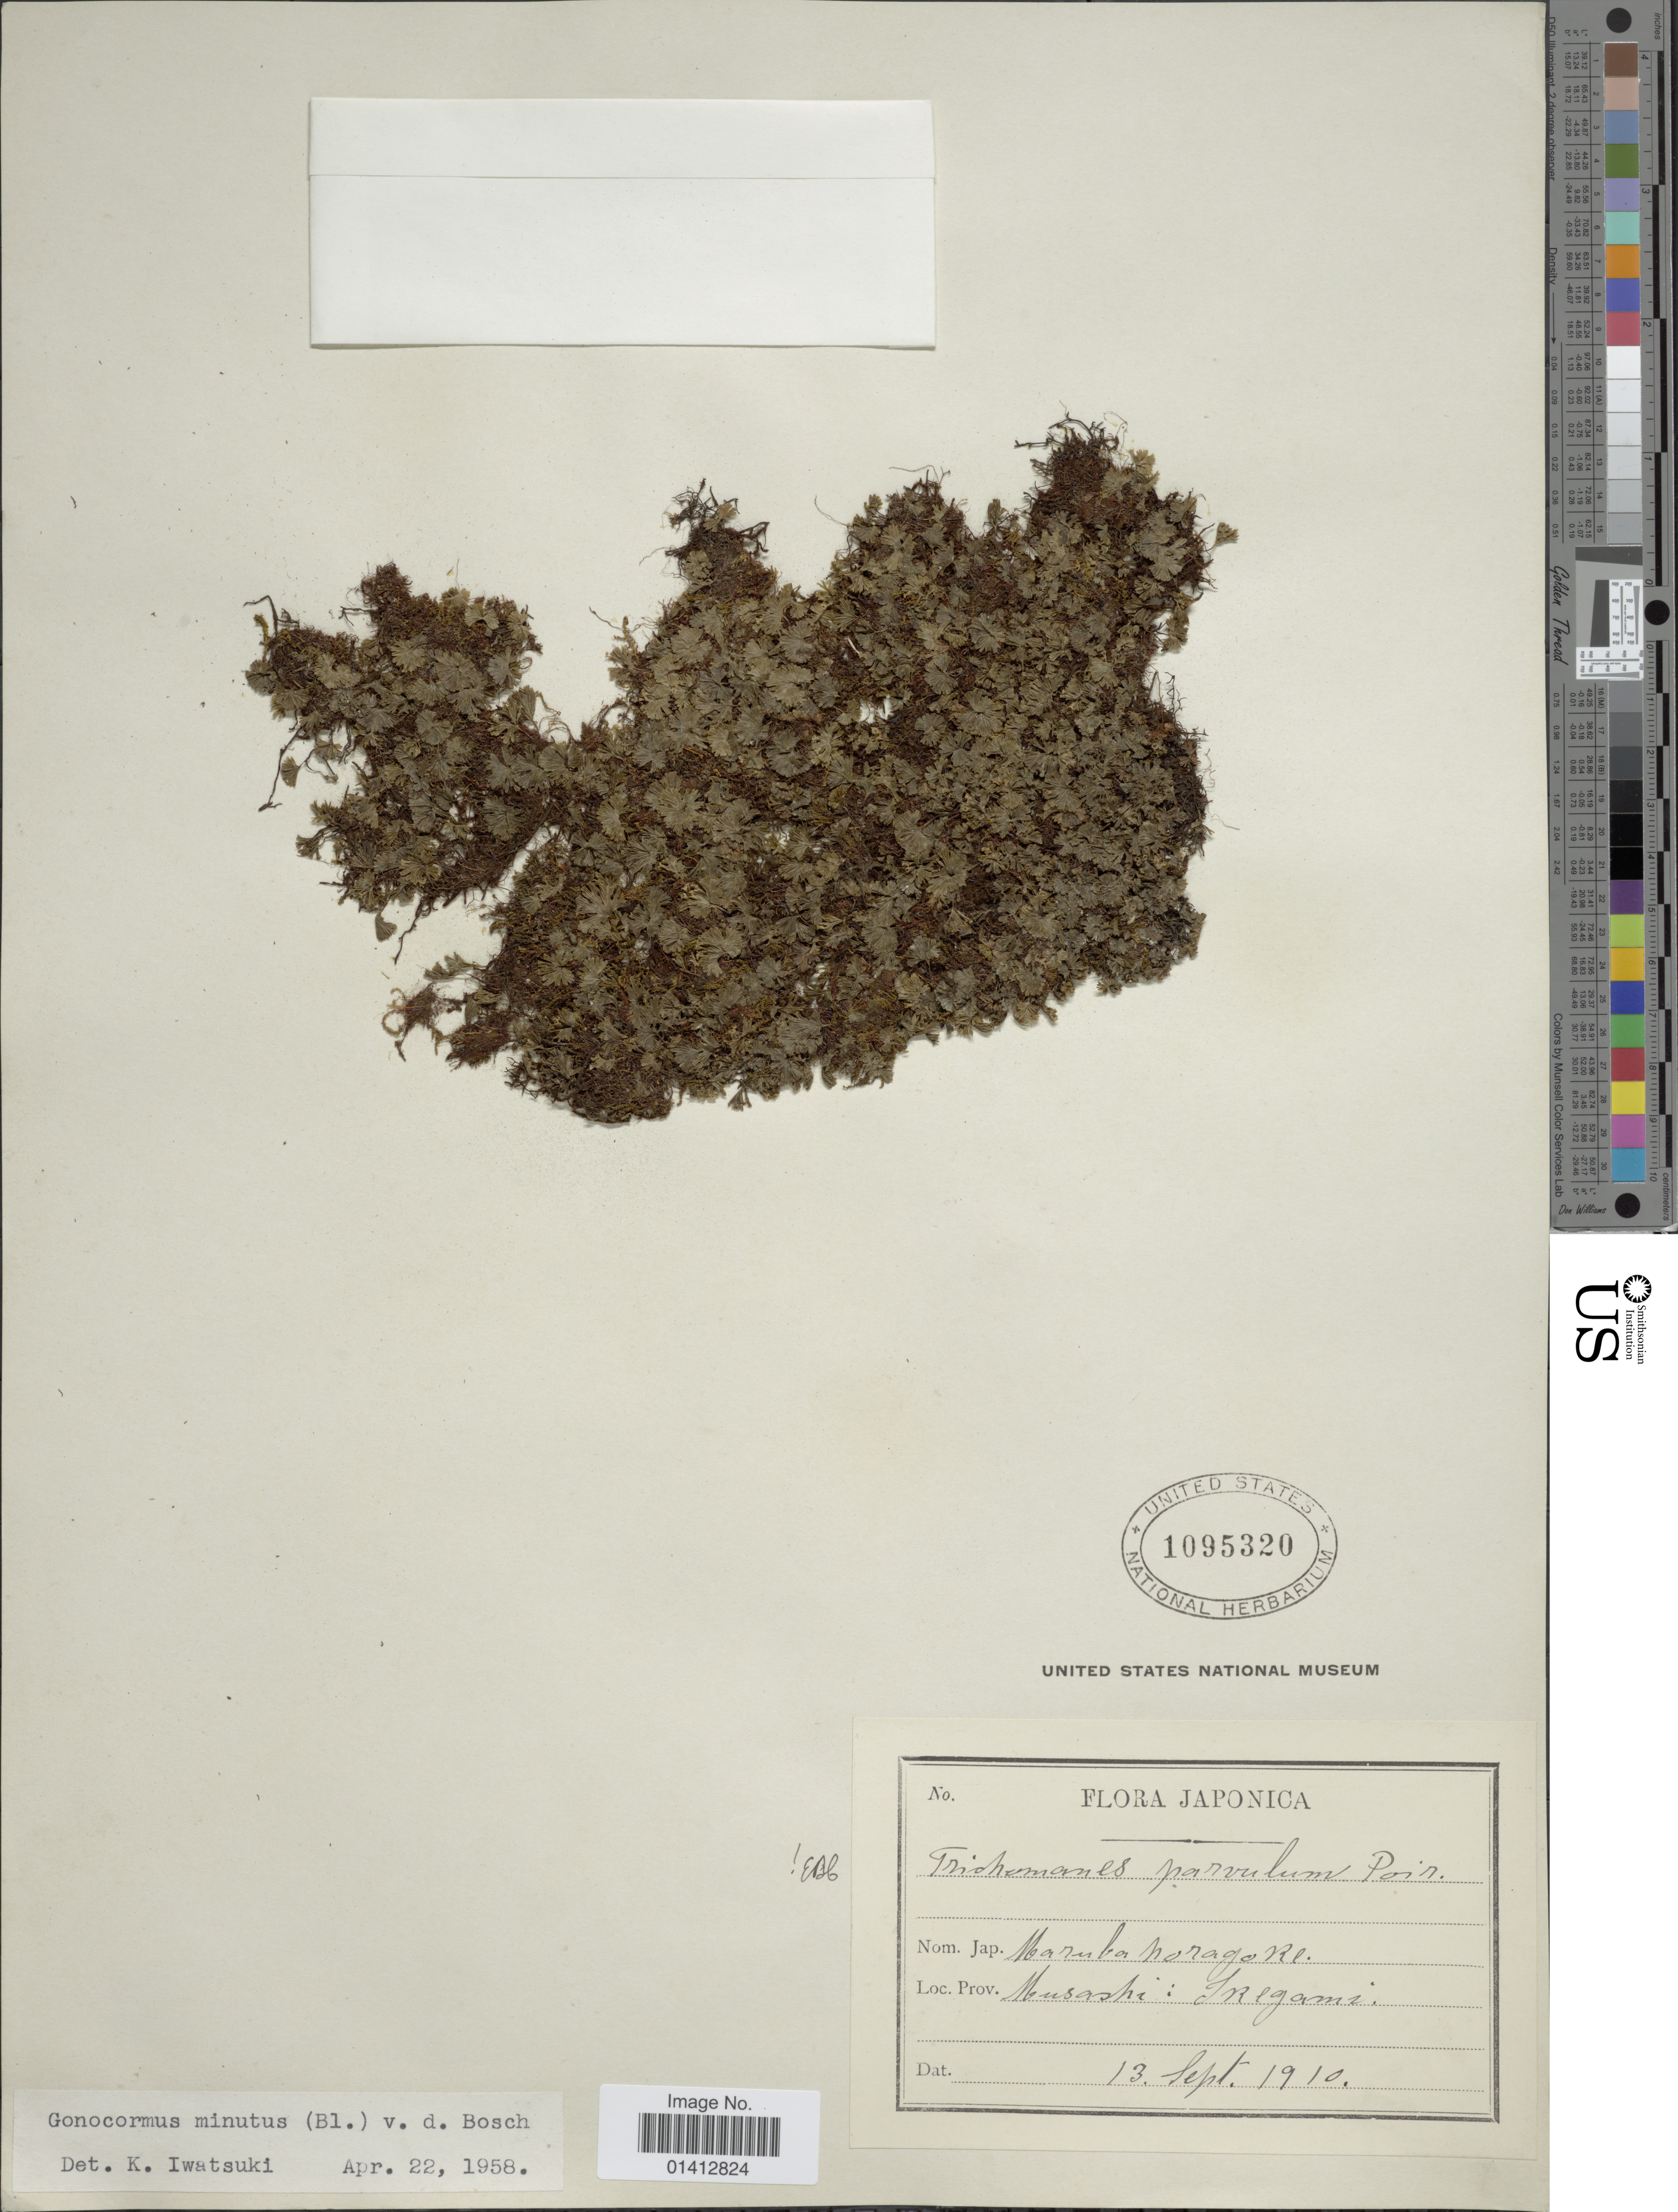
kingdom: Plantae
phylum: Tracheophyta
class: Polypodiopsida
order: Hymenophyllales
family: Hymenophyllaceae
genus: Crepidomanes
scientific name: Crepidomanes minutum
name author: (Blume) K. Iwats.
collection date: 1910-09-13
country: Japan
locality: Musashi: Ikegami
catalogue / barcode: US 109532